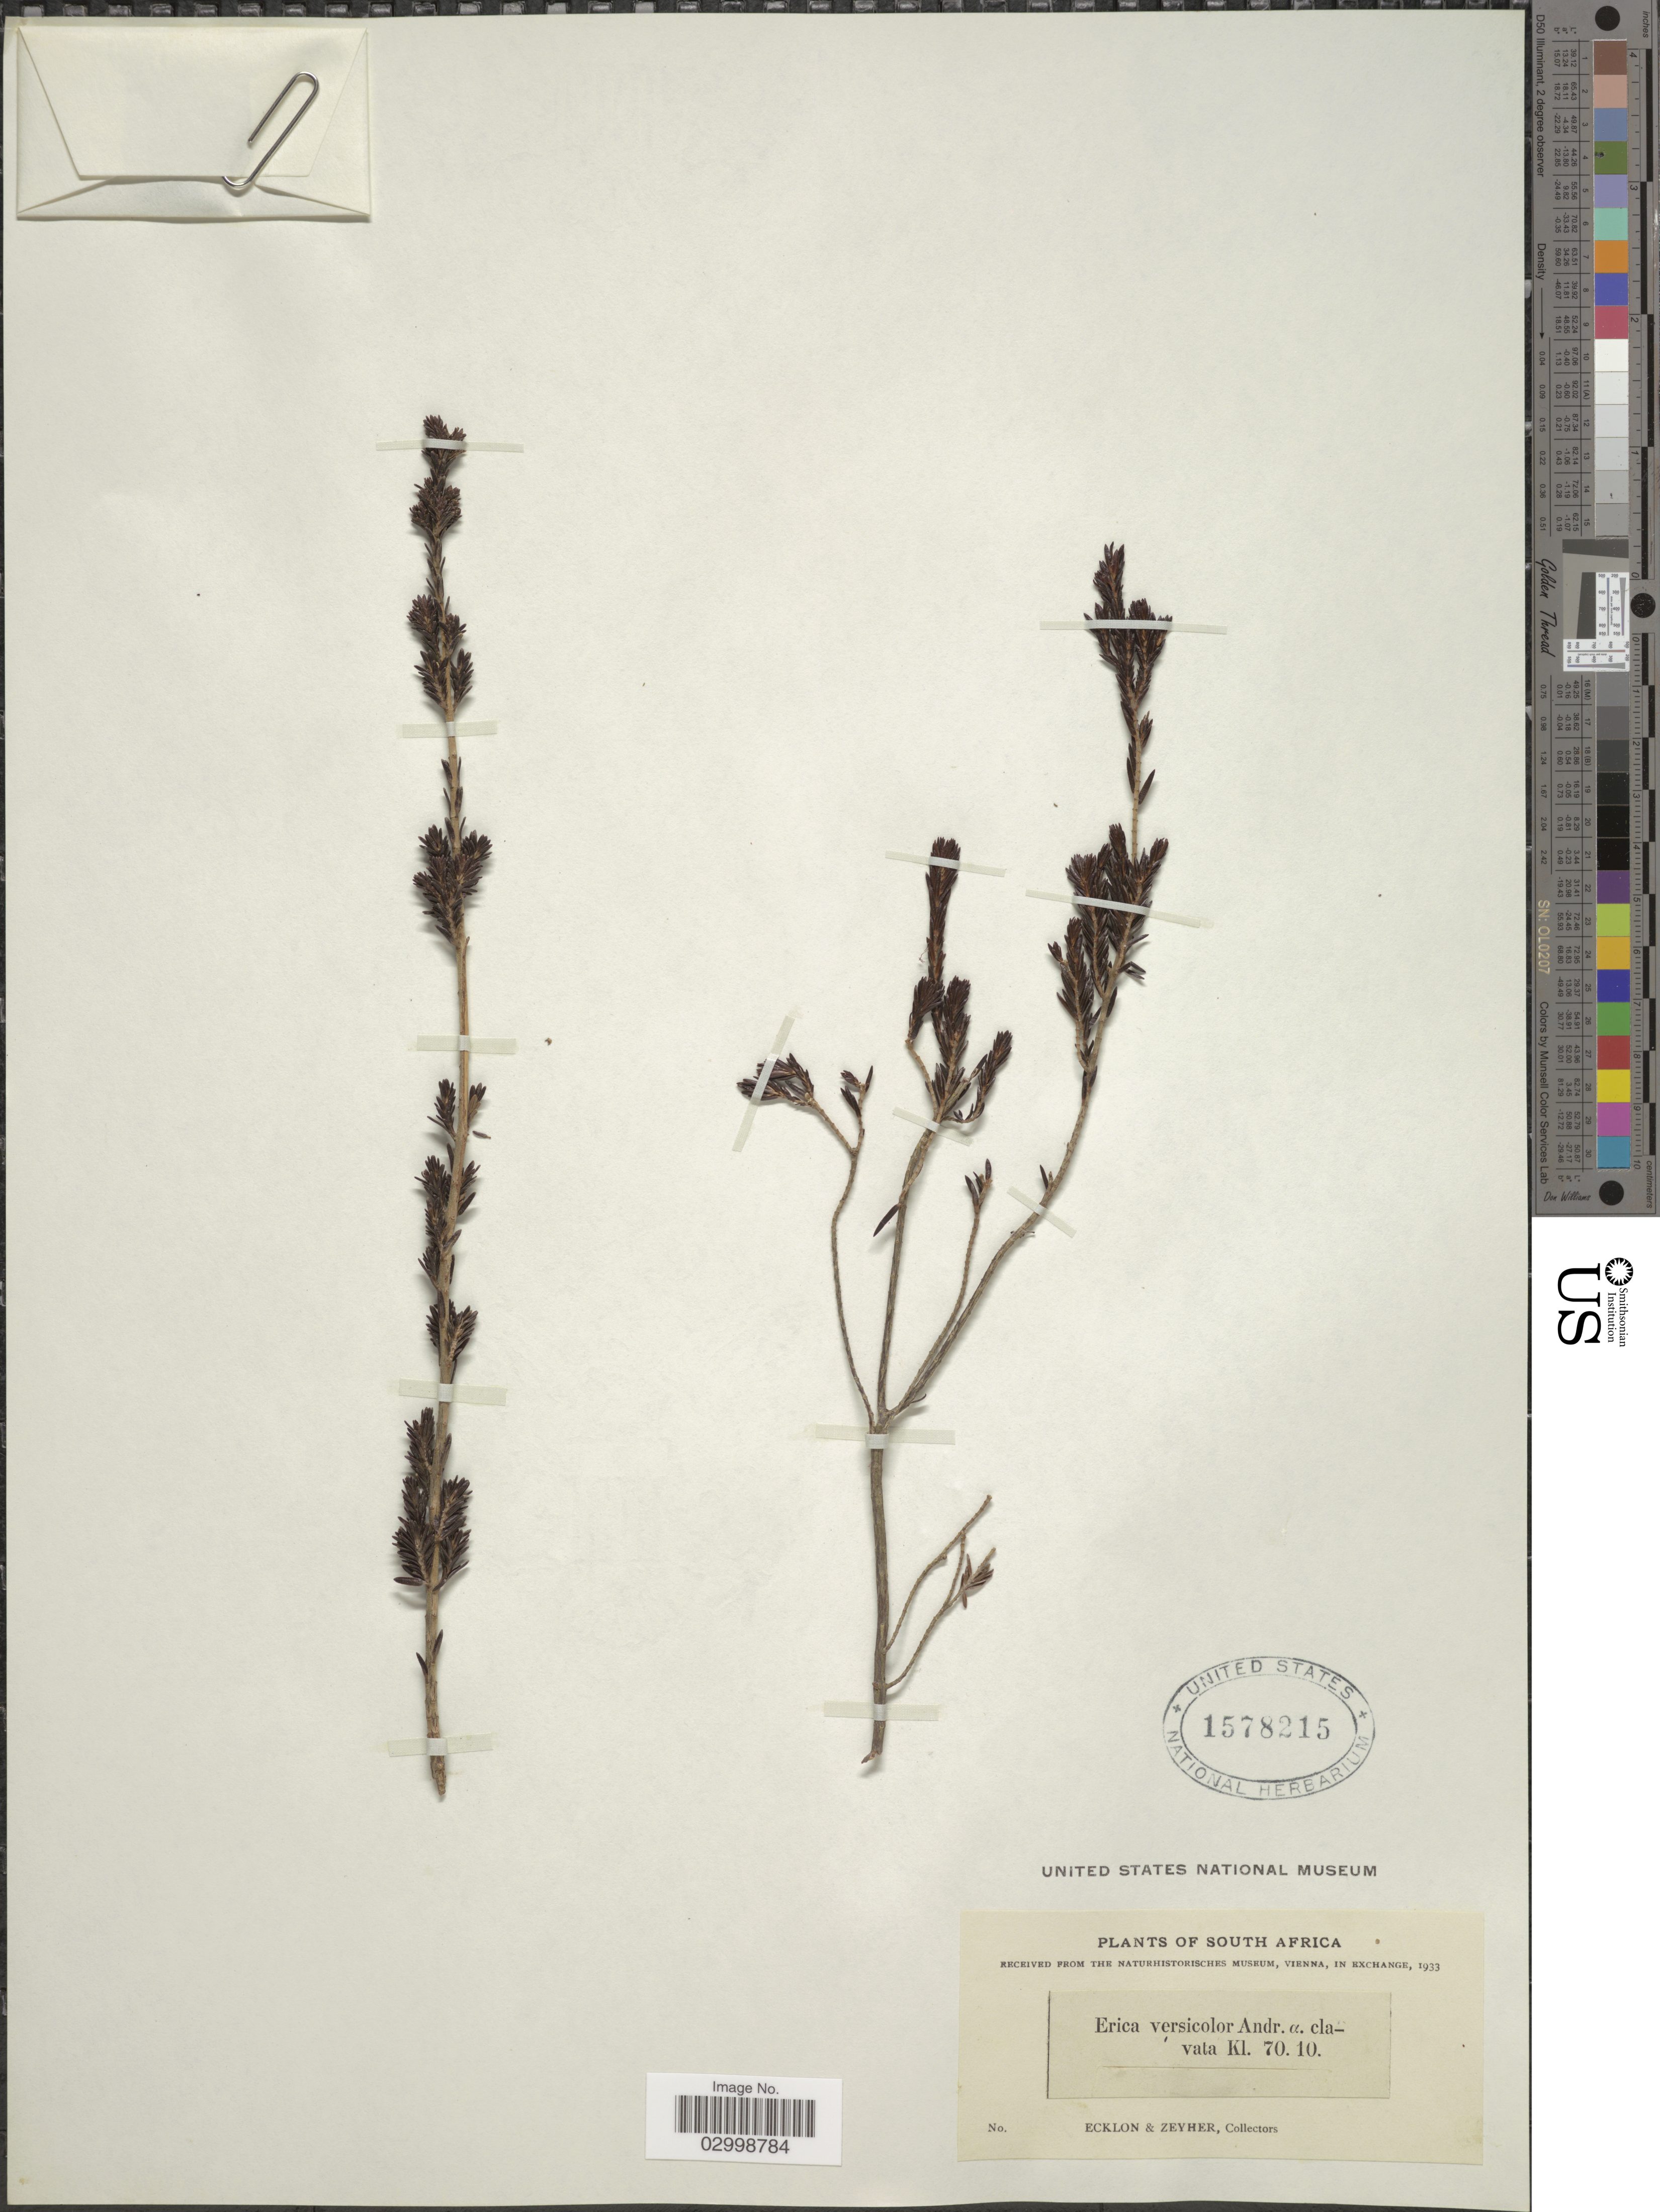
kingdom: Plantae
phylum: Tracheophyta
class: Magnoliopsida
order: Ericales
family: Ericaceae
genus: Erica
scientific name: Erica versicolor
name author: Andrews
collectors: -. Ecklon & -. Zeyher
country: South Africa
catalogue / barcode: US 1578215